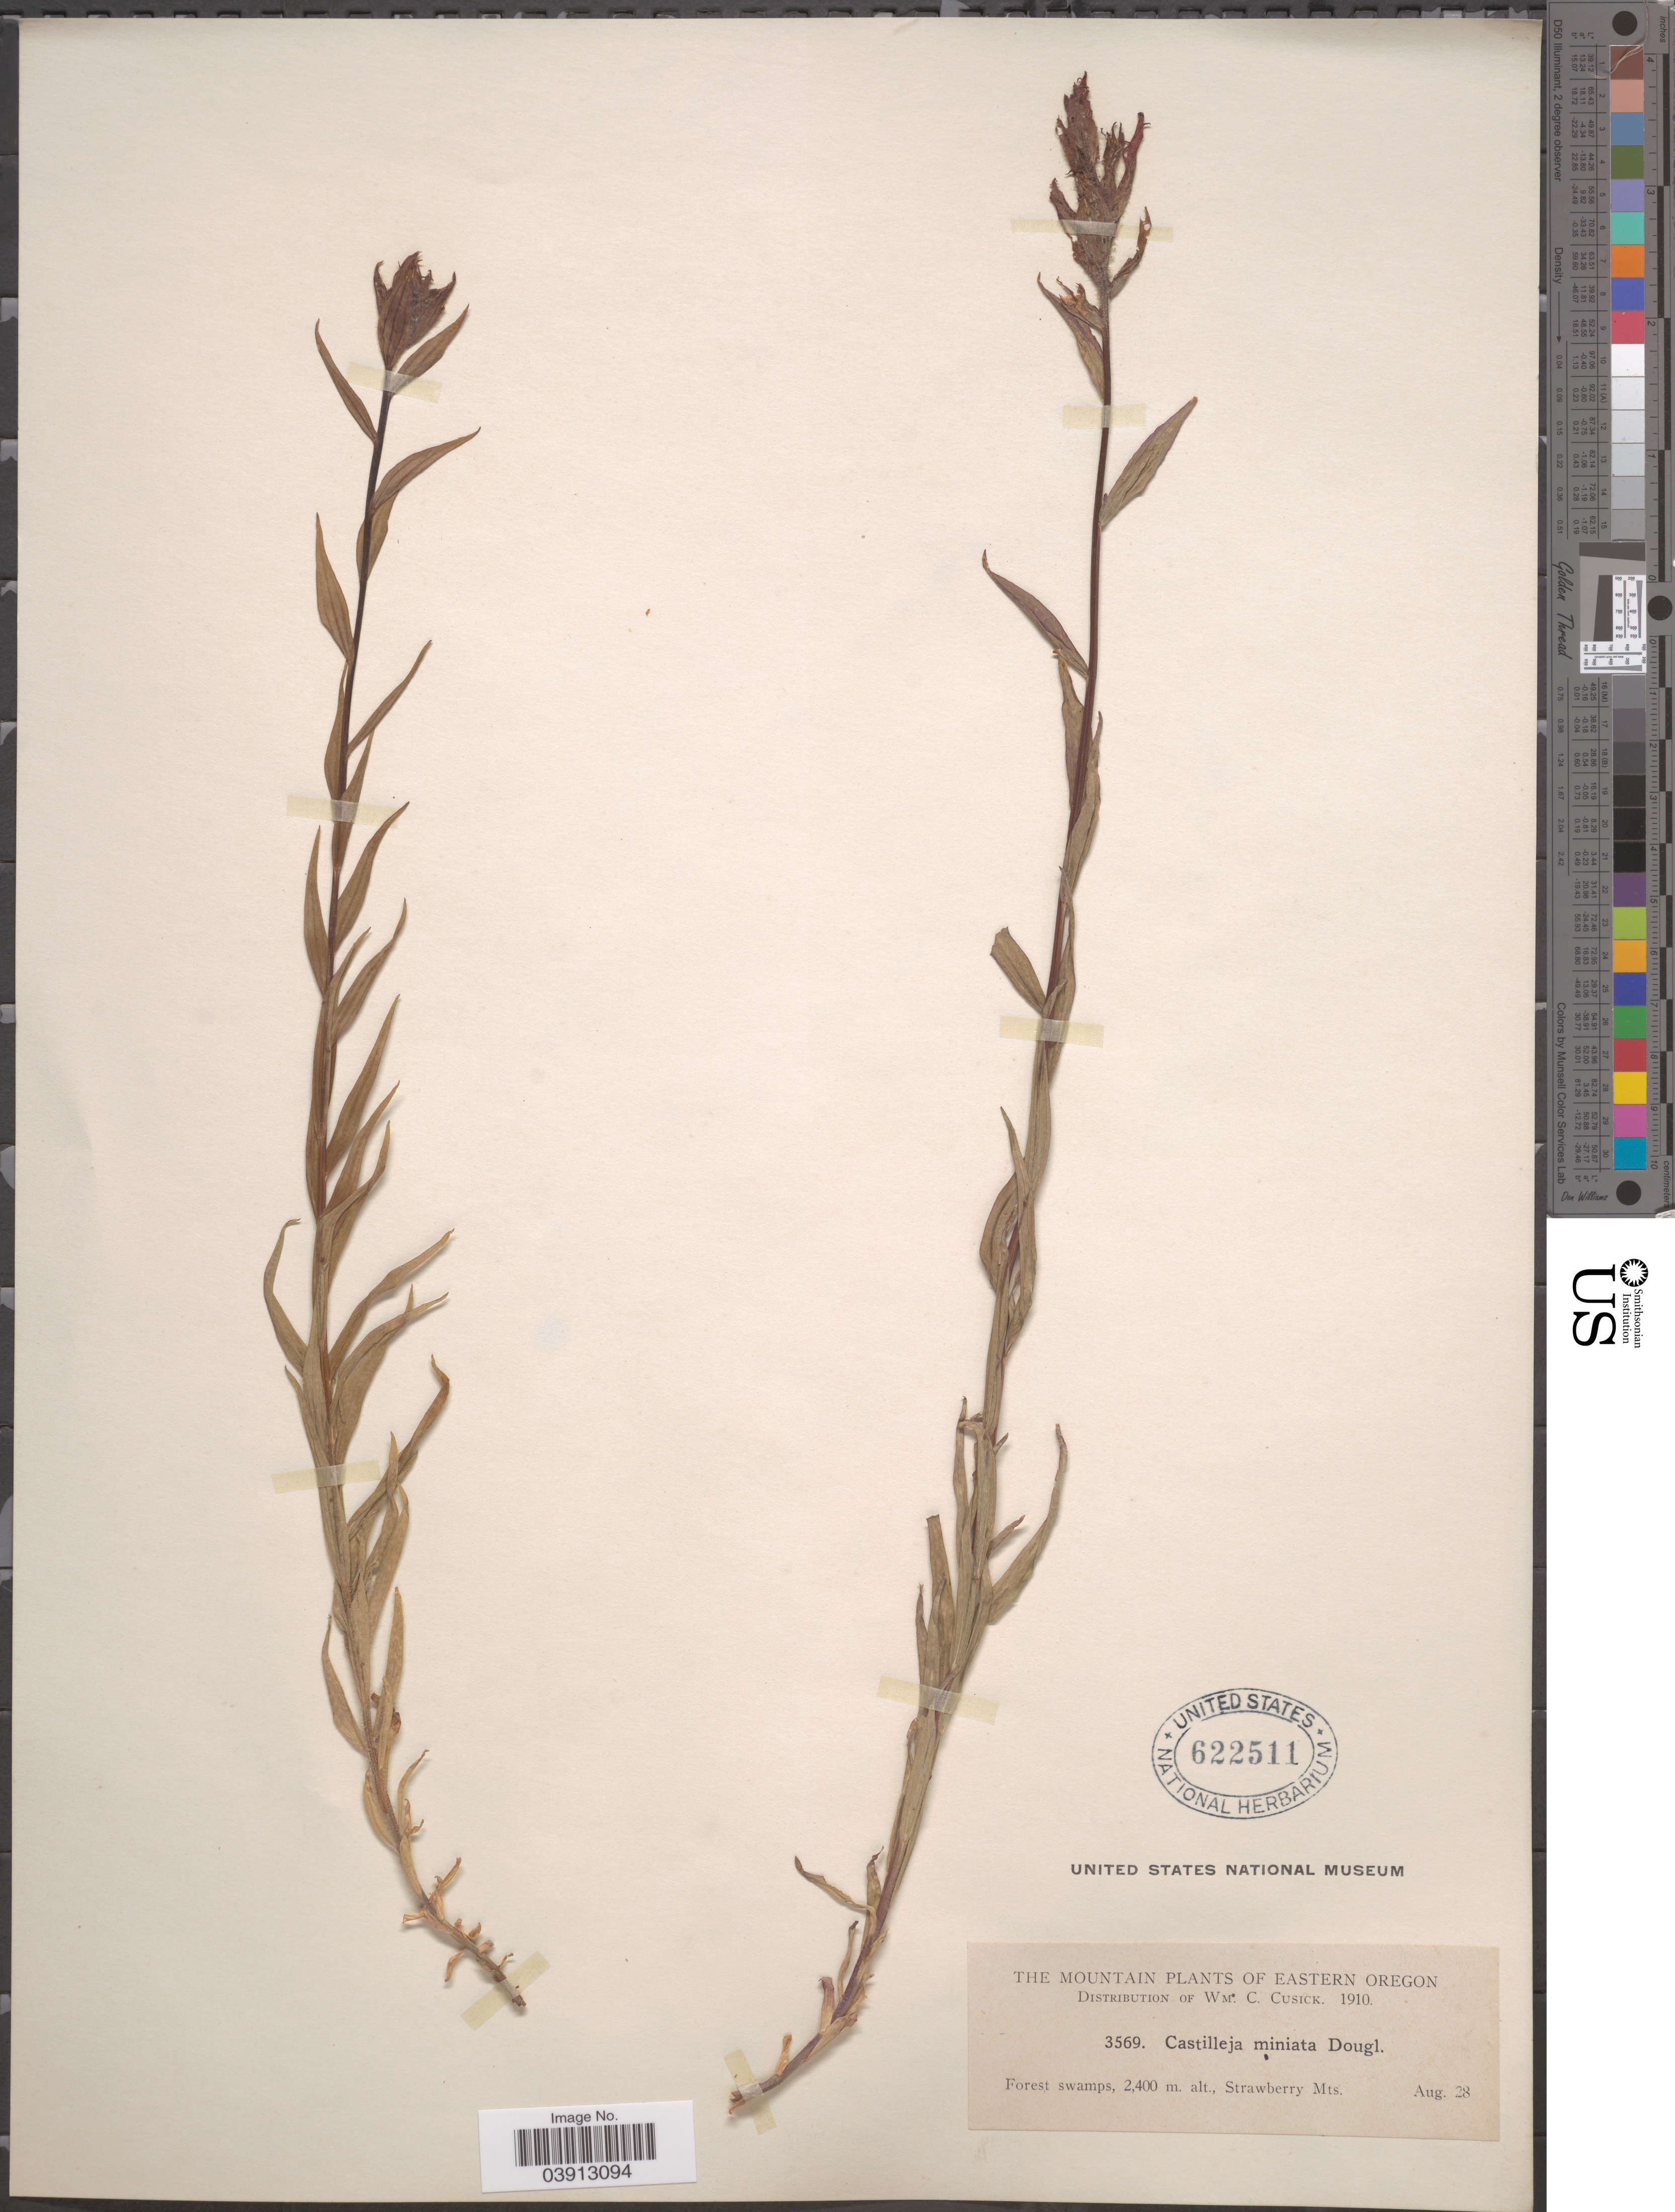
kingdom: Plantae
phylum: Tracheophyta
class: Magnoliopsida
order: Lamiales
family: Orobanchaceae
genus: Castilleja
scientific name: Castilleja miniata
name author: Douglas ex Hook.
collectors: W. C. Cusick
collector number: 3569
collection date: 1910-08-28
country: United States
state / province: Oregon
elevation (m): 2400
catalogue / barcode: US 622511